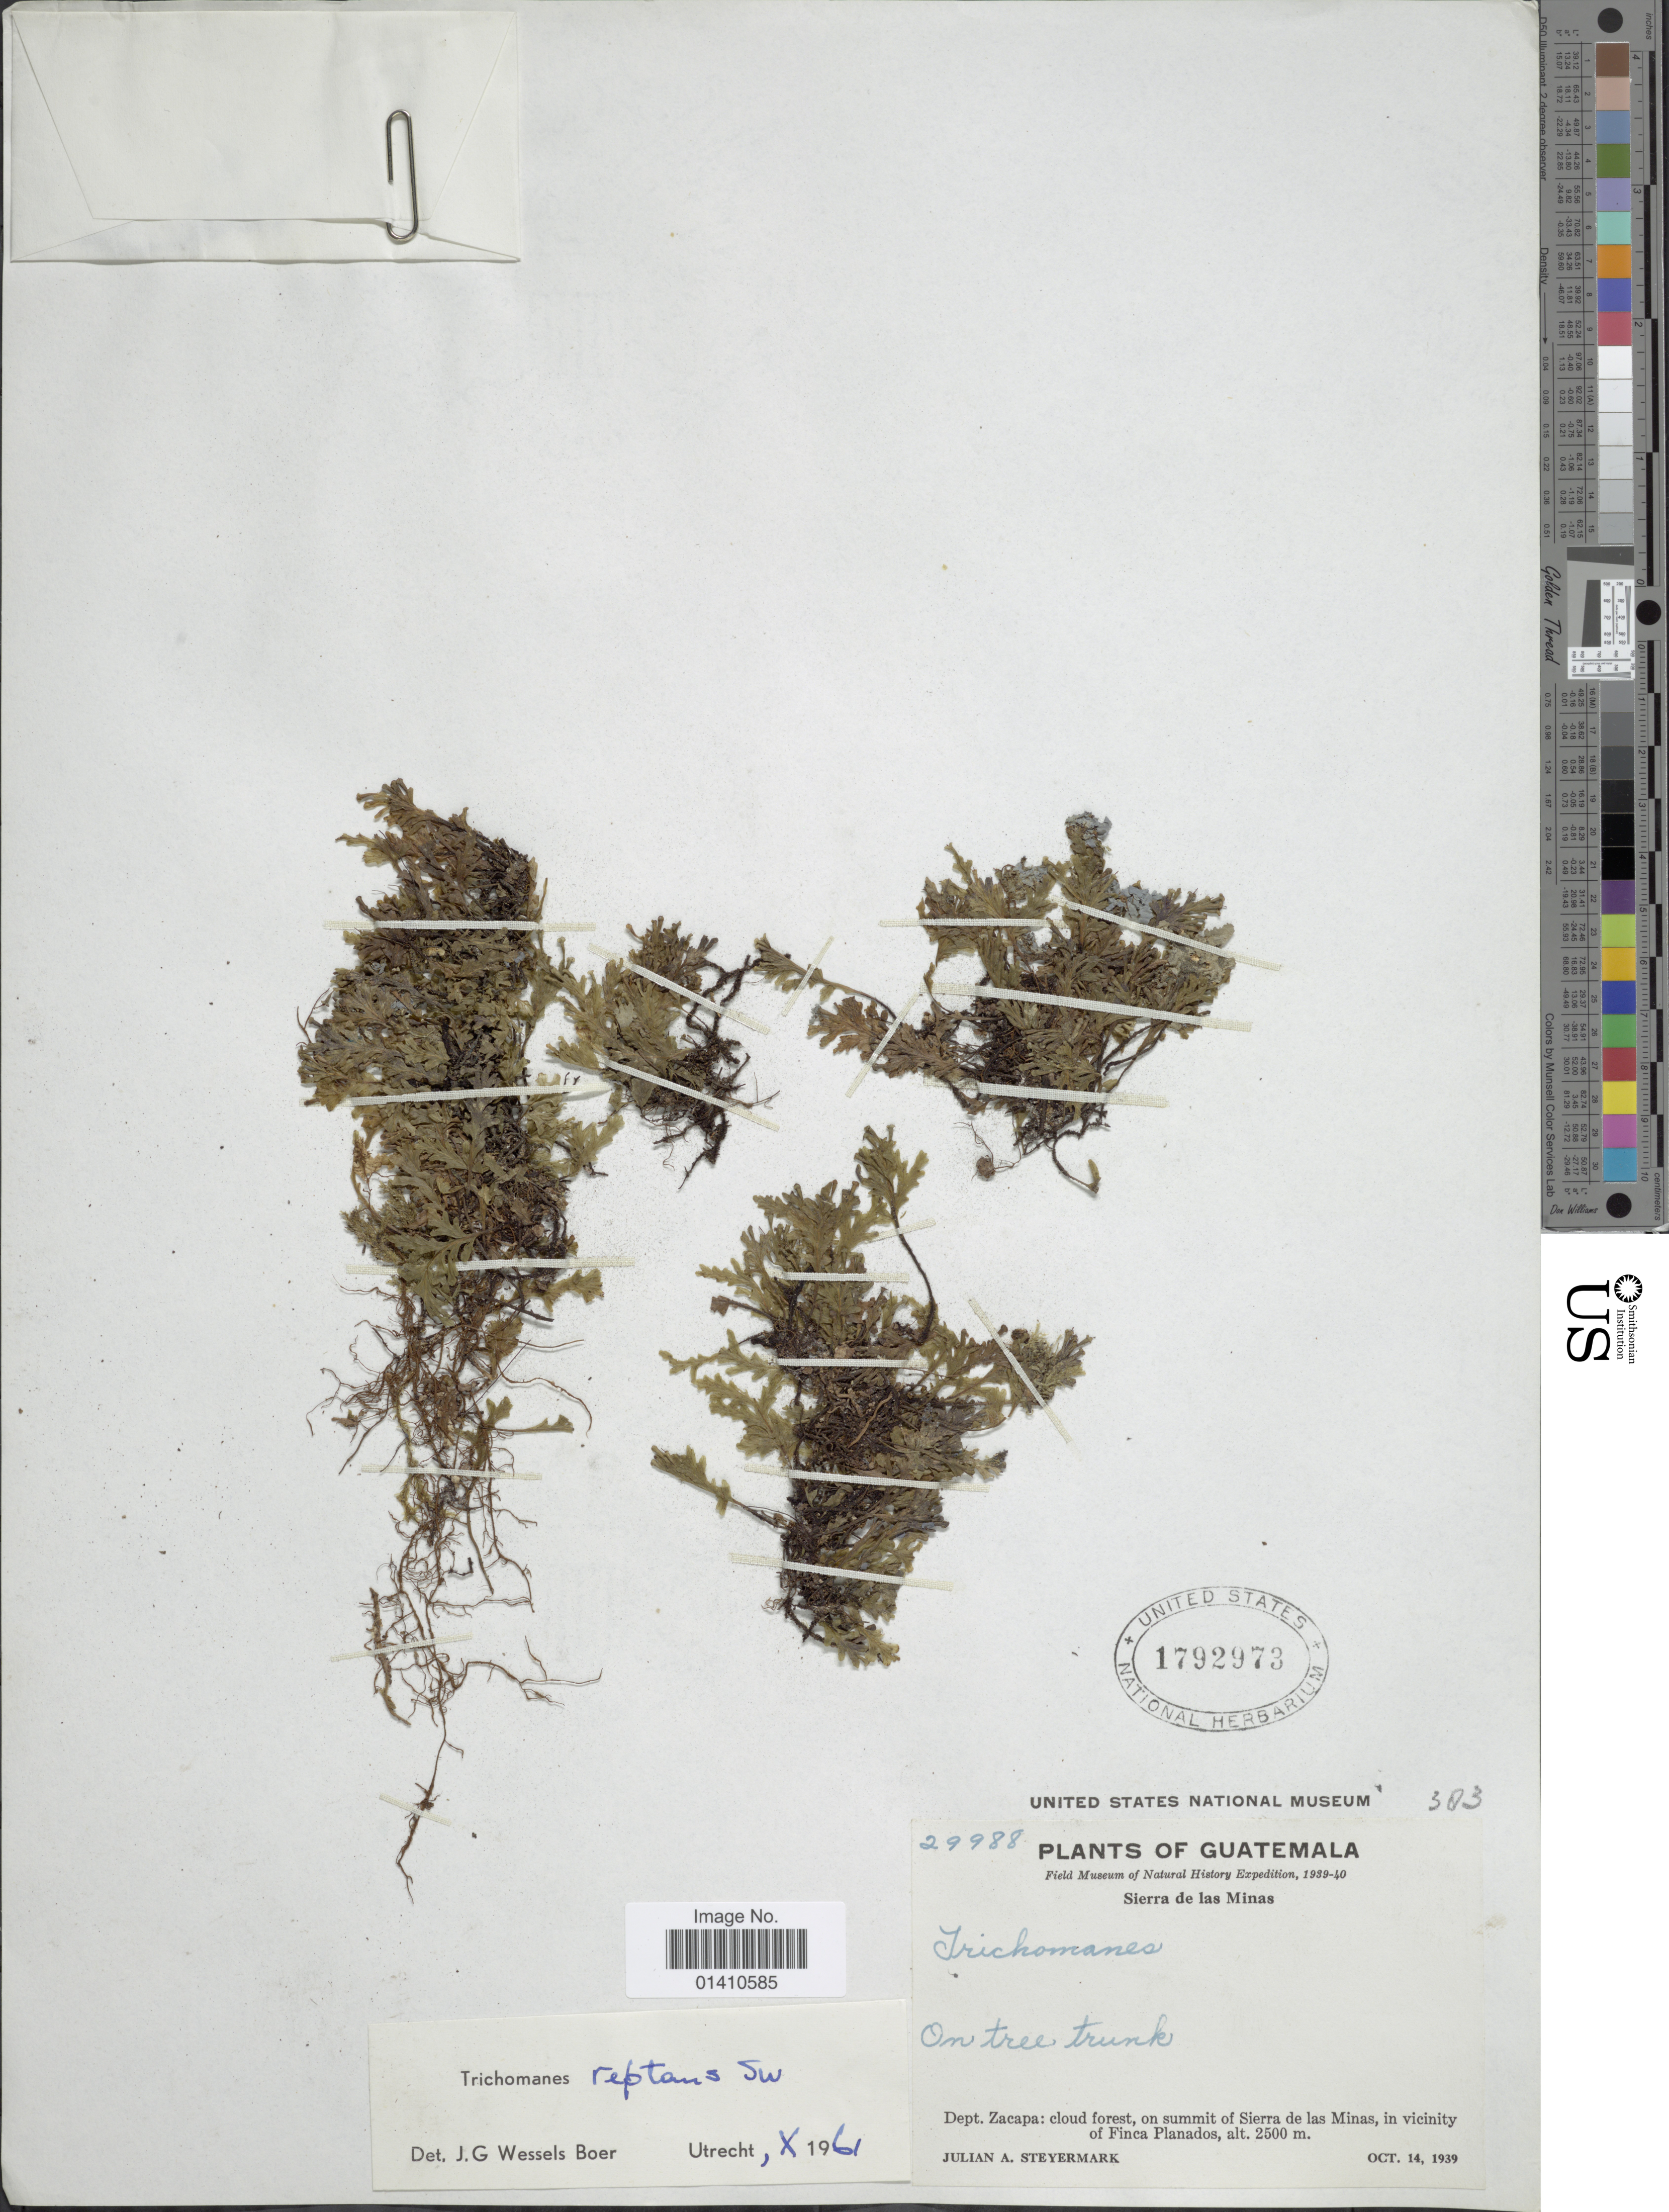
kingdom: Plantae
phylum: Tracheophyta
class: Polypodiopsida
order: Hymenophyllales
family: Hymenophyllaceae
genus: Didymoglossum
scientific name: Didymoglossum reptans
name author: (Sw.) C. Presl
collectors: J. Steyermark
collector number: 29988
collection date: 1939-10-14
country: Guatemala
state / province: Zacapa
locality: Cloud forest, on summit of Sierra de las Minas, in vicinity of Finca Planados. Sierra de Las Minas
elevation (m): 2500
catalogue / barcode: US 1792973